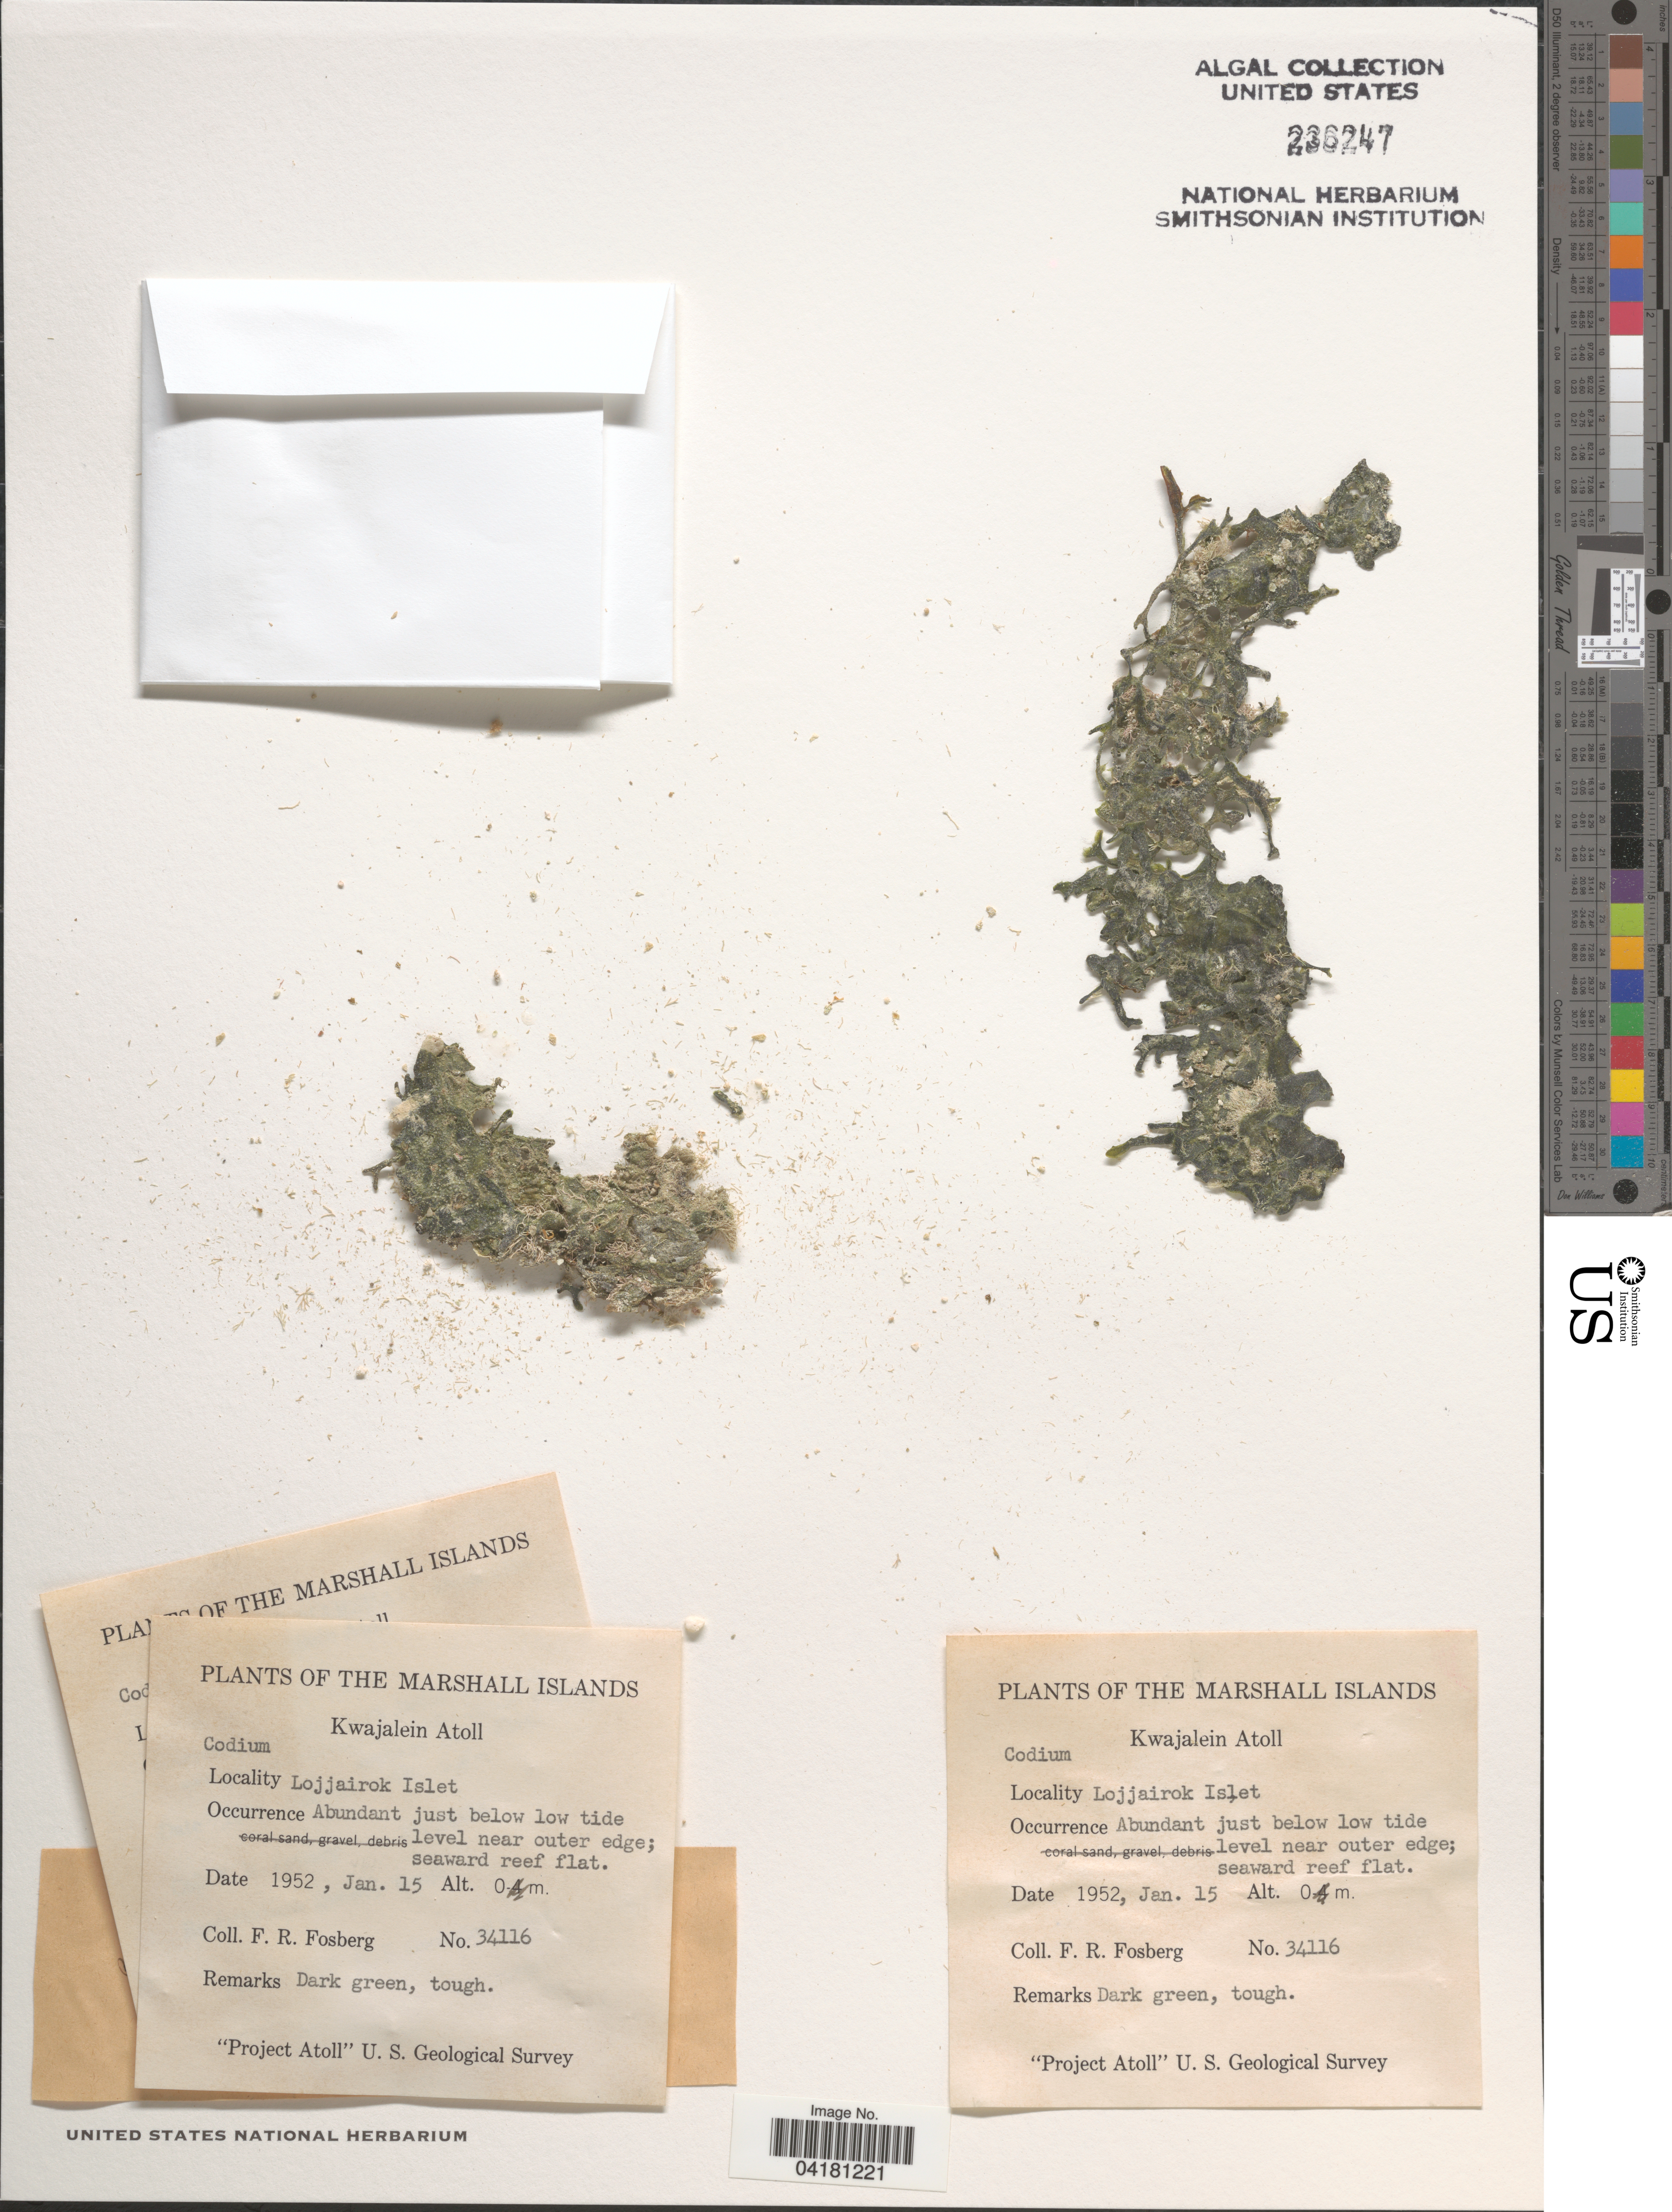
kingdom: Plantae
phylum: Chlorophyta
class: Ulvophyceae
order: Bryopsidales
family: Codiaceae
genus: Codium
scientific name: Codium sp.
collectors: F. R. Fosberg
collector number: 34116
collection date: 1952-01-15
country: Marshall Islands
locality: Kwajalein Atoll. Lojjairok Islet. "Project Atoll", U. S. Geological Survey.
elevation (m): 0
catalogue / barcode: US 236247